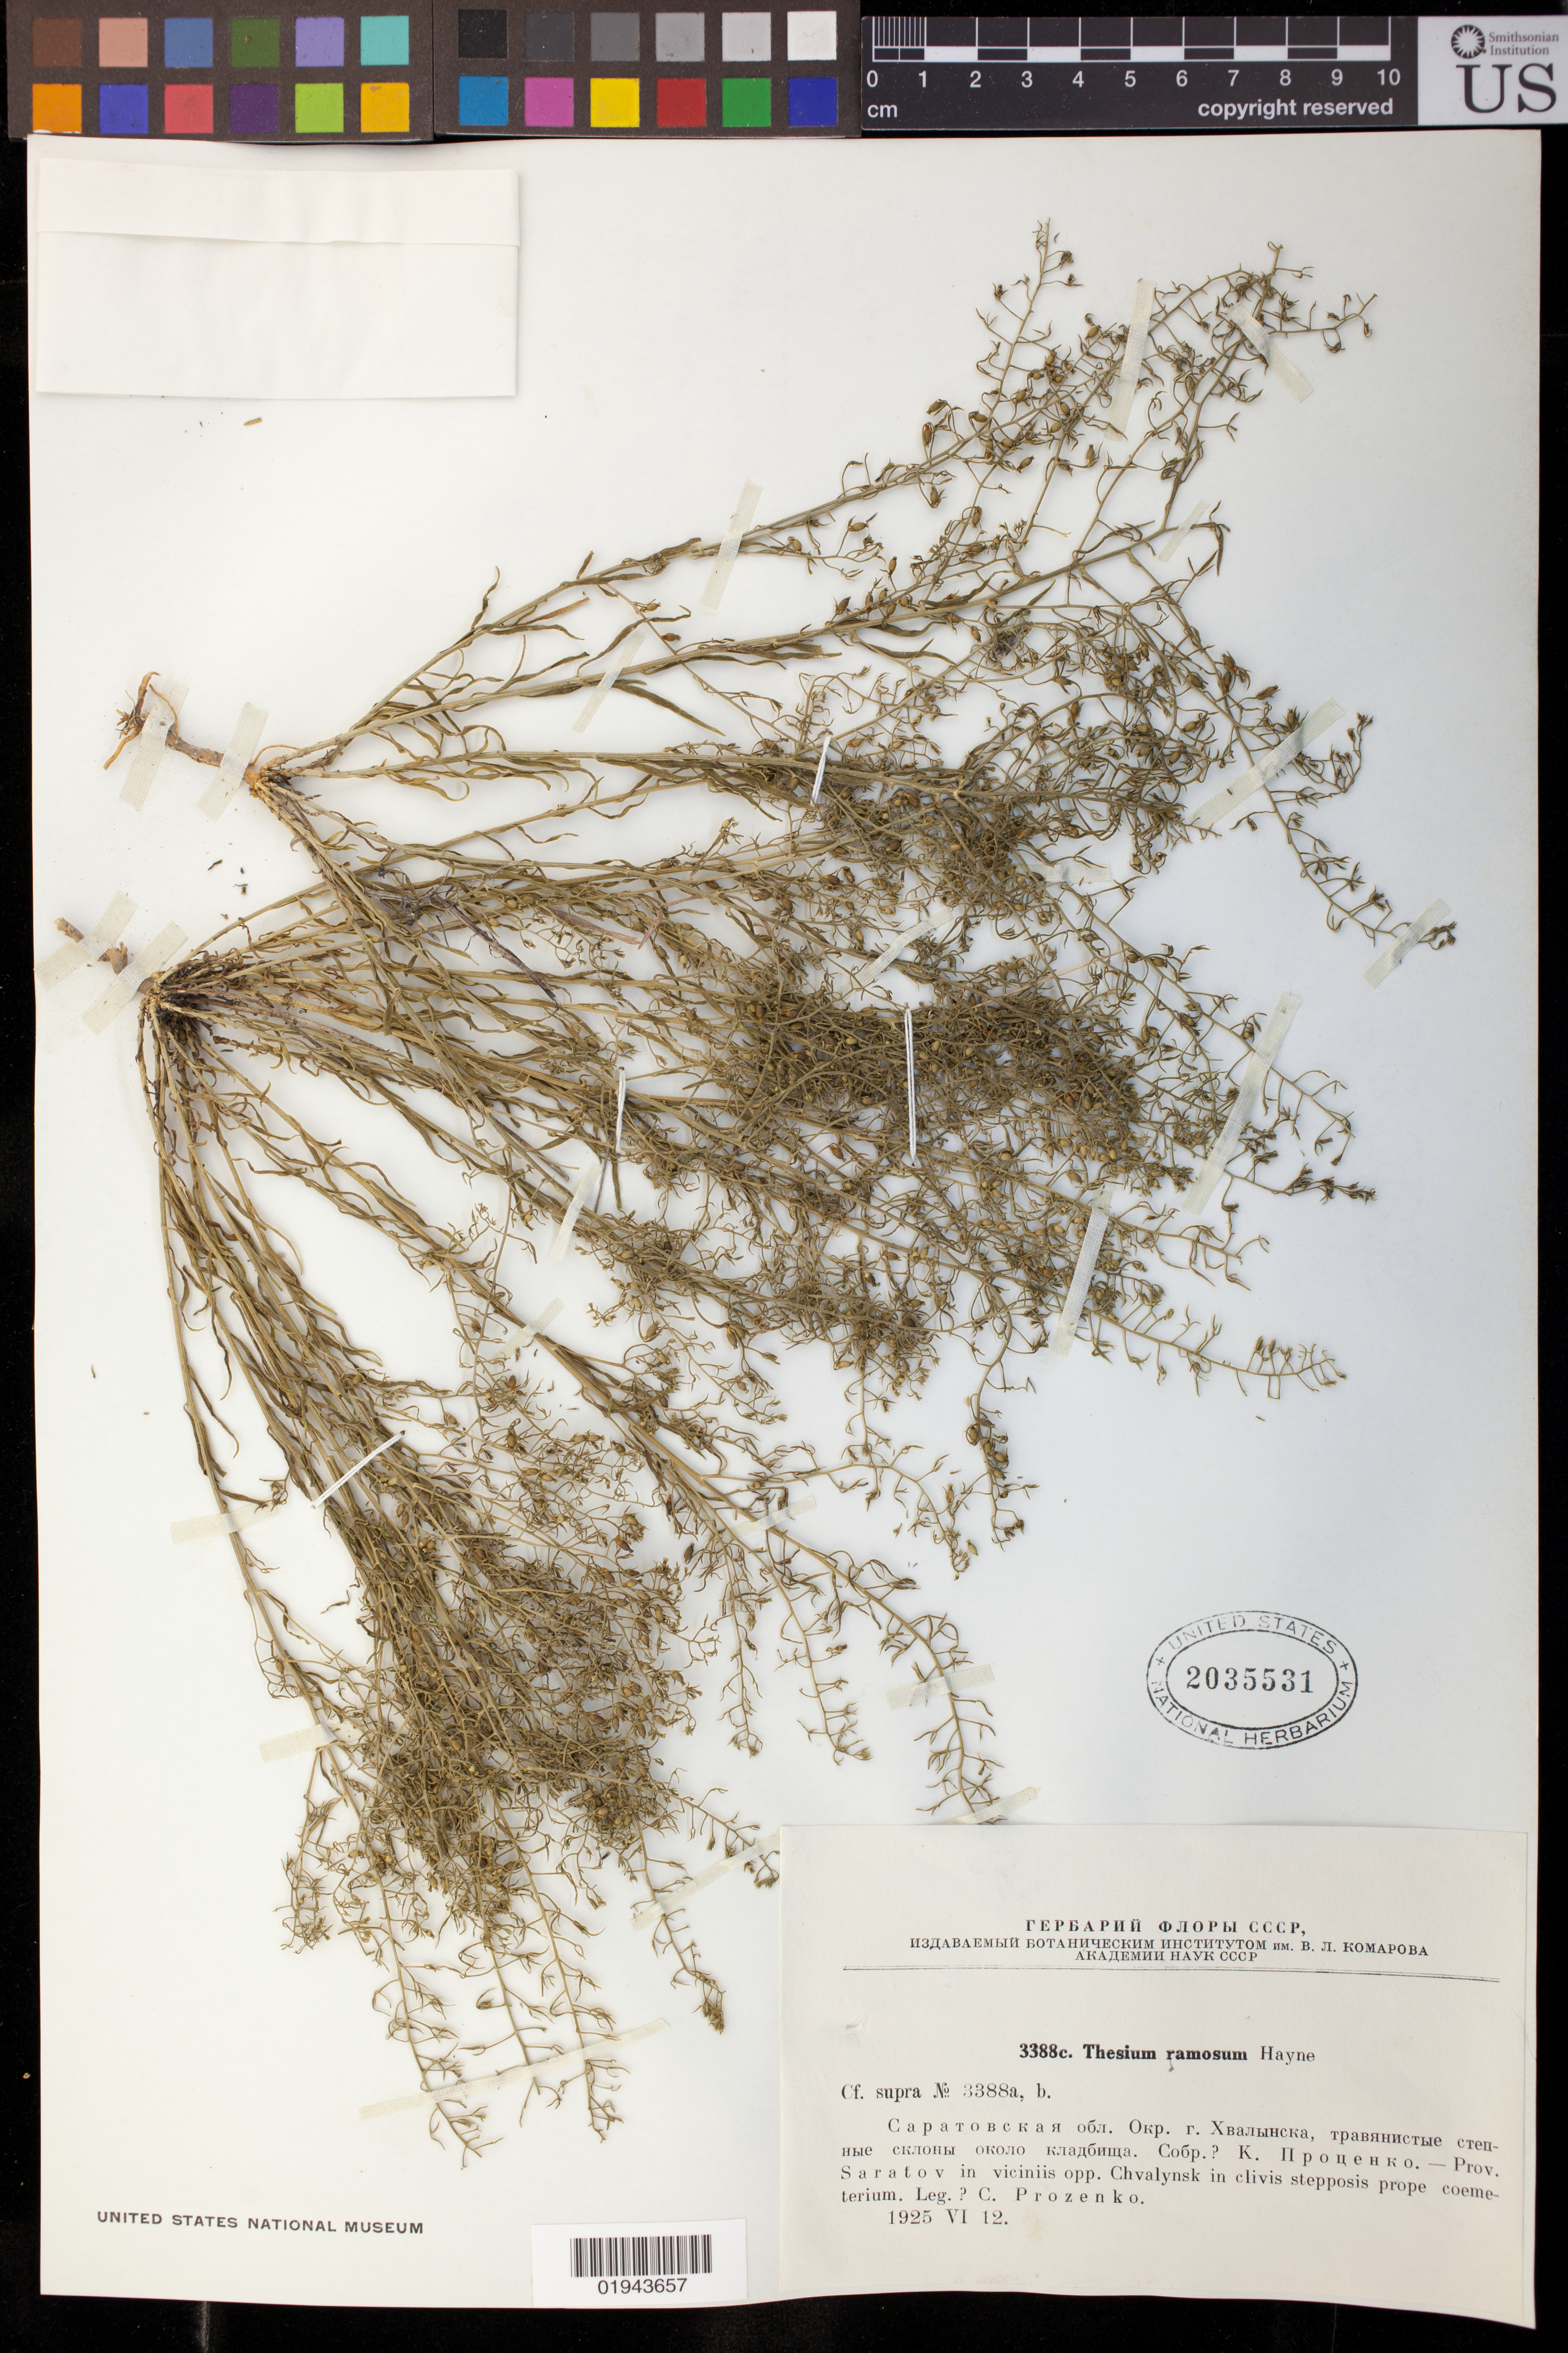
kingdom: Plantae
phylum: Tracheophyta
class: Magnoliopsida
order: Santalales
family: Thesiaceae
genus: Thesium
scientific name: Thesium ramosum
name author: Hayne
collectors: C. Prozenko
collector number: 3388a, b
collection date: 1925-06-12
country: Russian Federation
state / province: Saratov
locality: Chvalynsk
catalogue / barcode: US 2035531